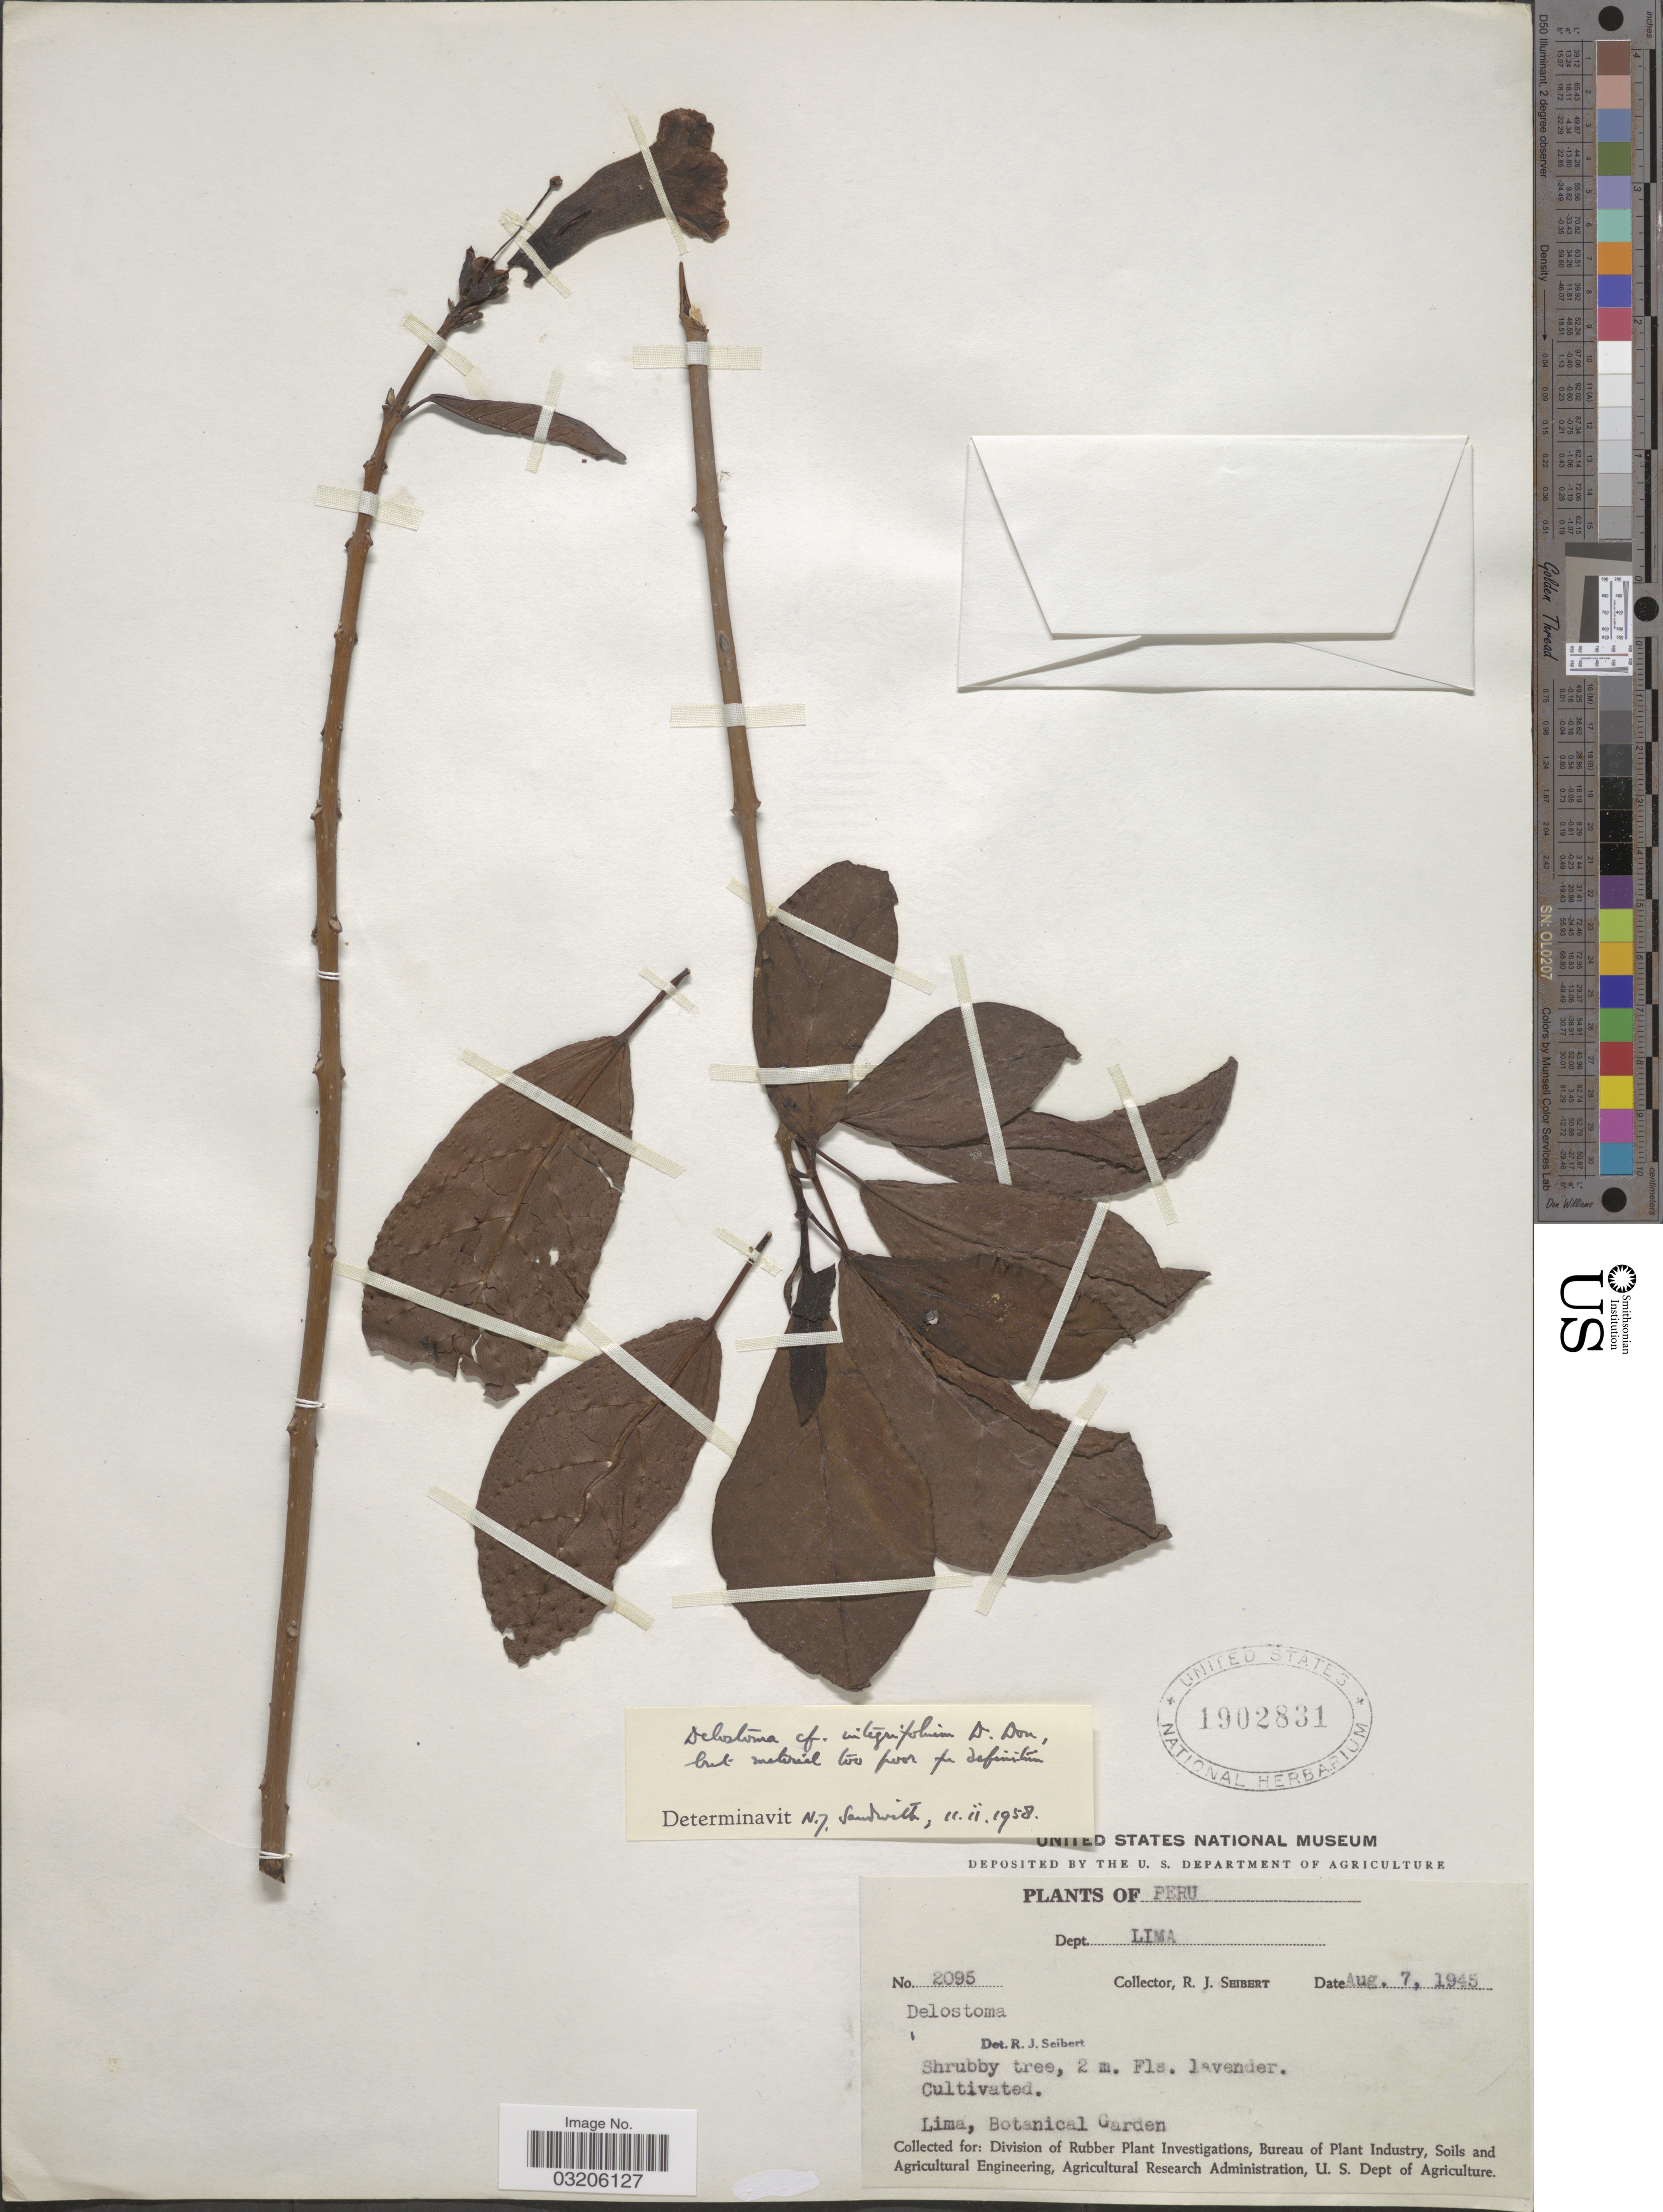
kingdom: Plantae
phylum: Tracheophyta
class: Magnoliopsida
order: Lamiales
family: Bignoniaceae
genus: Delostoma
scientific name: Delostoma integrifolium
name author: D. Don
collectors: R. J. Seibert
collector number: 2095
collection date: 1945-08-07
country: Peru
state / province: Lima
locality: Lima, Botanical Garden.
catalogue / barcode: US 1902831